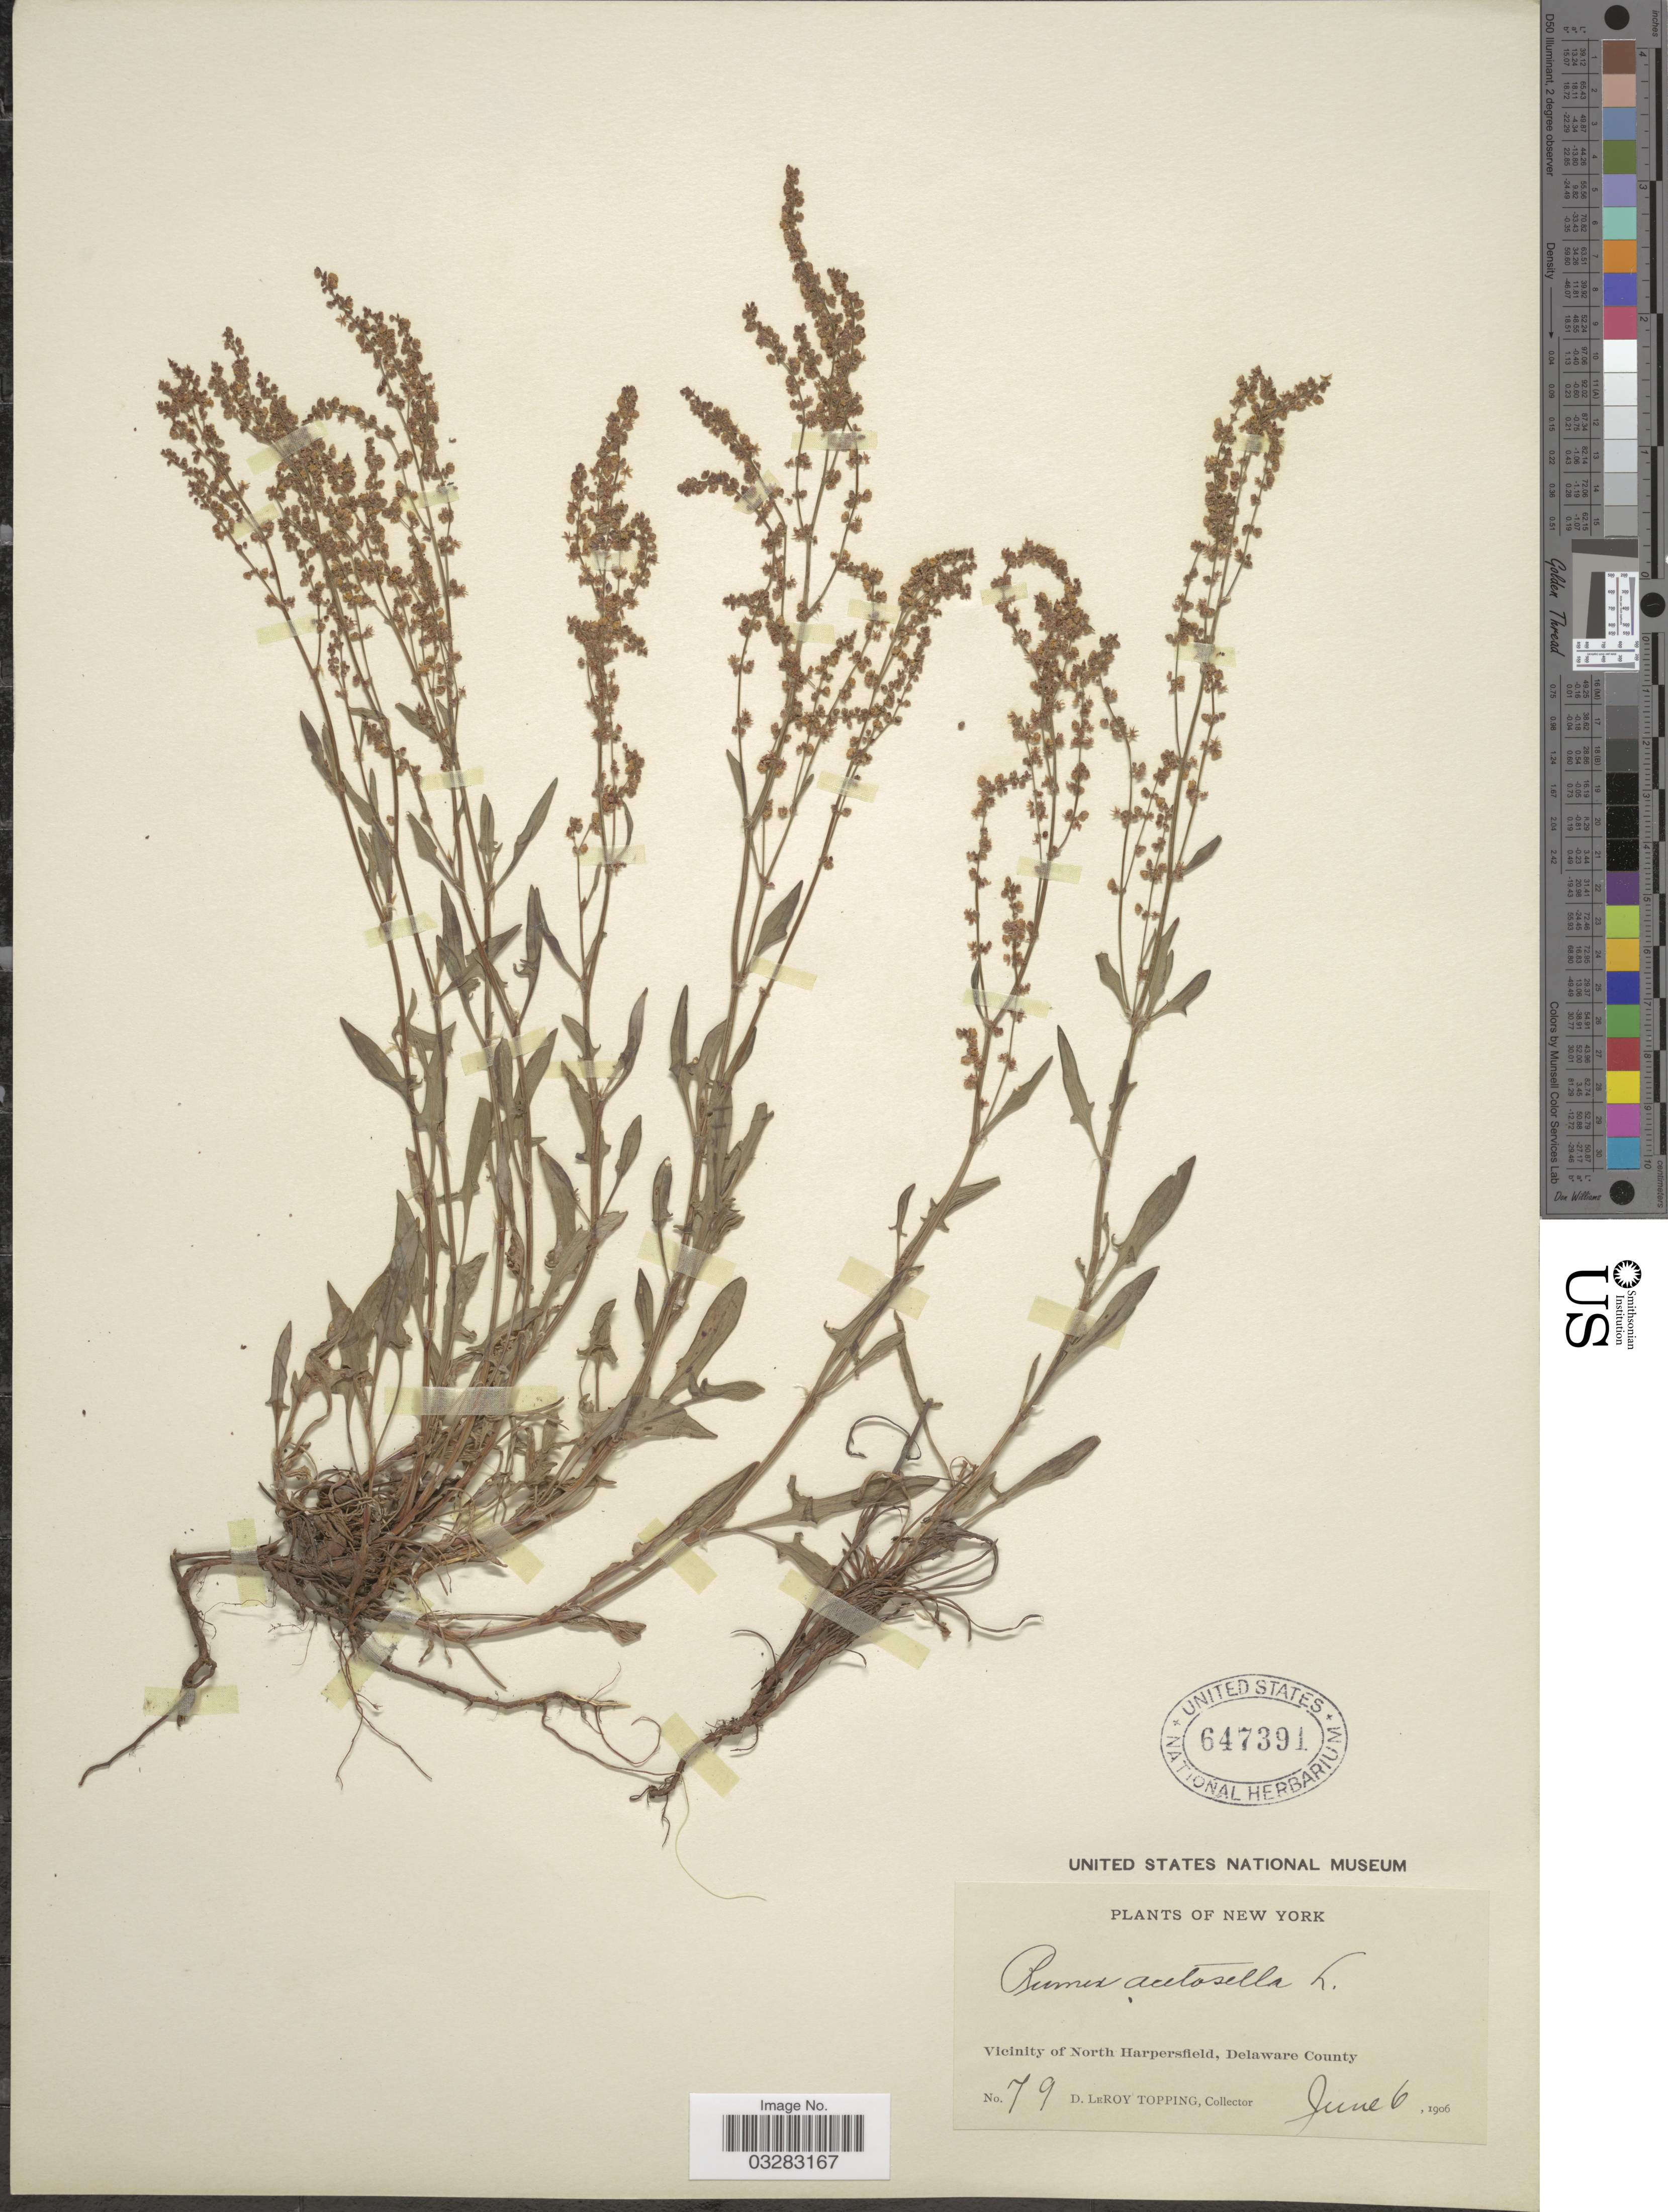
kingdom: Plantae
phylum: Tracheophyta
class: Magnoliopsida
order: Caryophyllales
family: Polygonaceae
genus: Rumex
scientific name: Rumex acetosella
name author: L.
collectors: D. L. Topping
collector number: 79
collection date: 1906-06-06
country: United States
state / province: New York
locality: Vicinity of North Harpersfield, Delaware County.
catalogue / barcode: US 647391